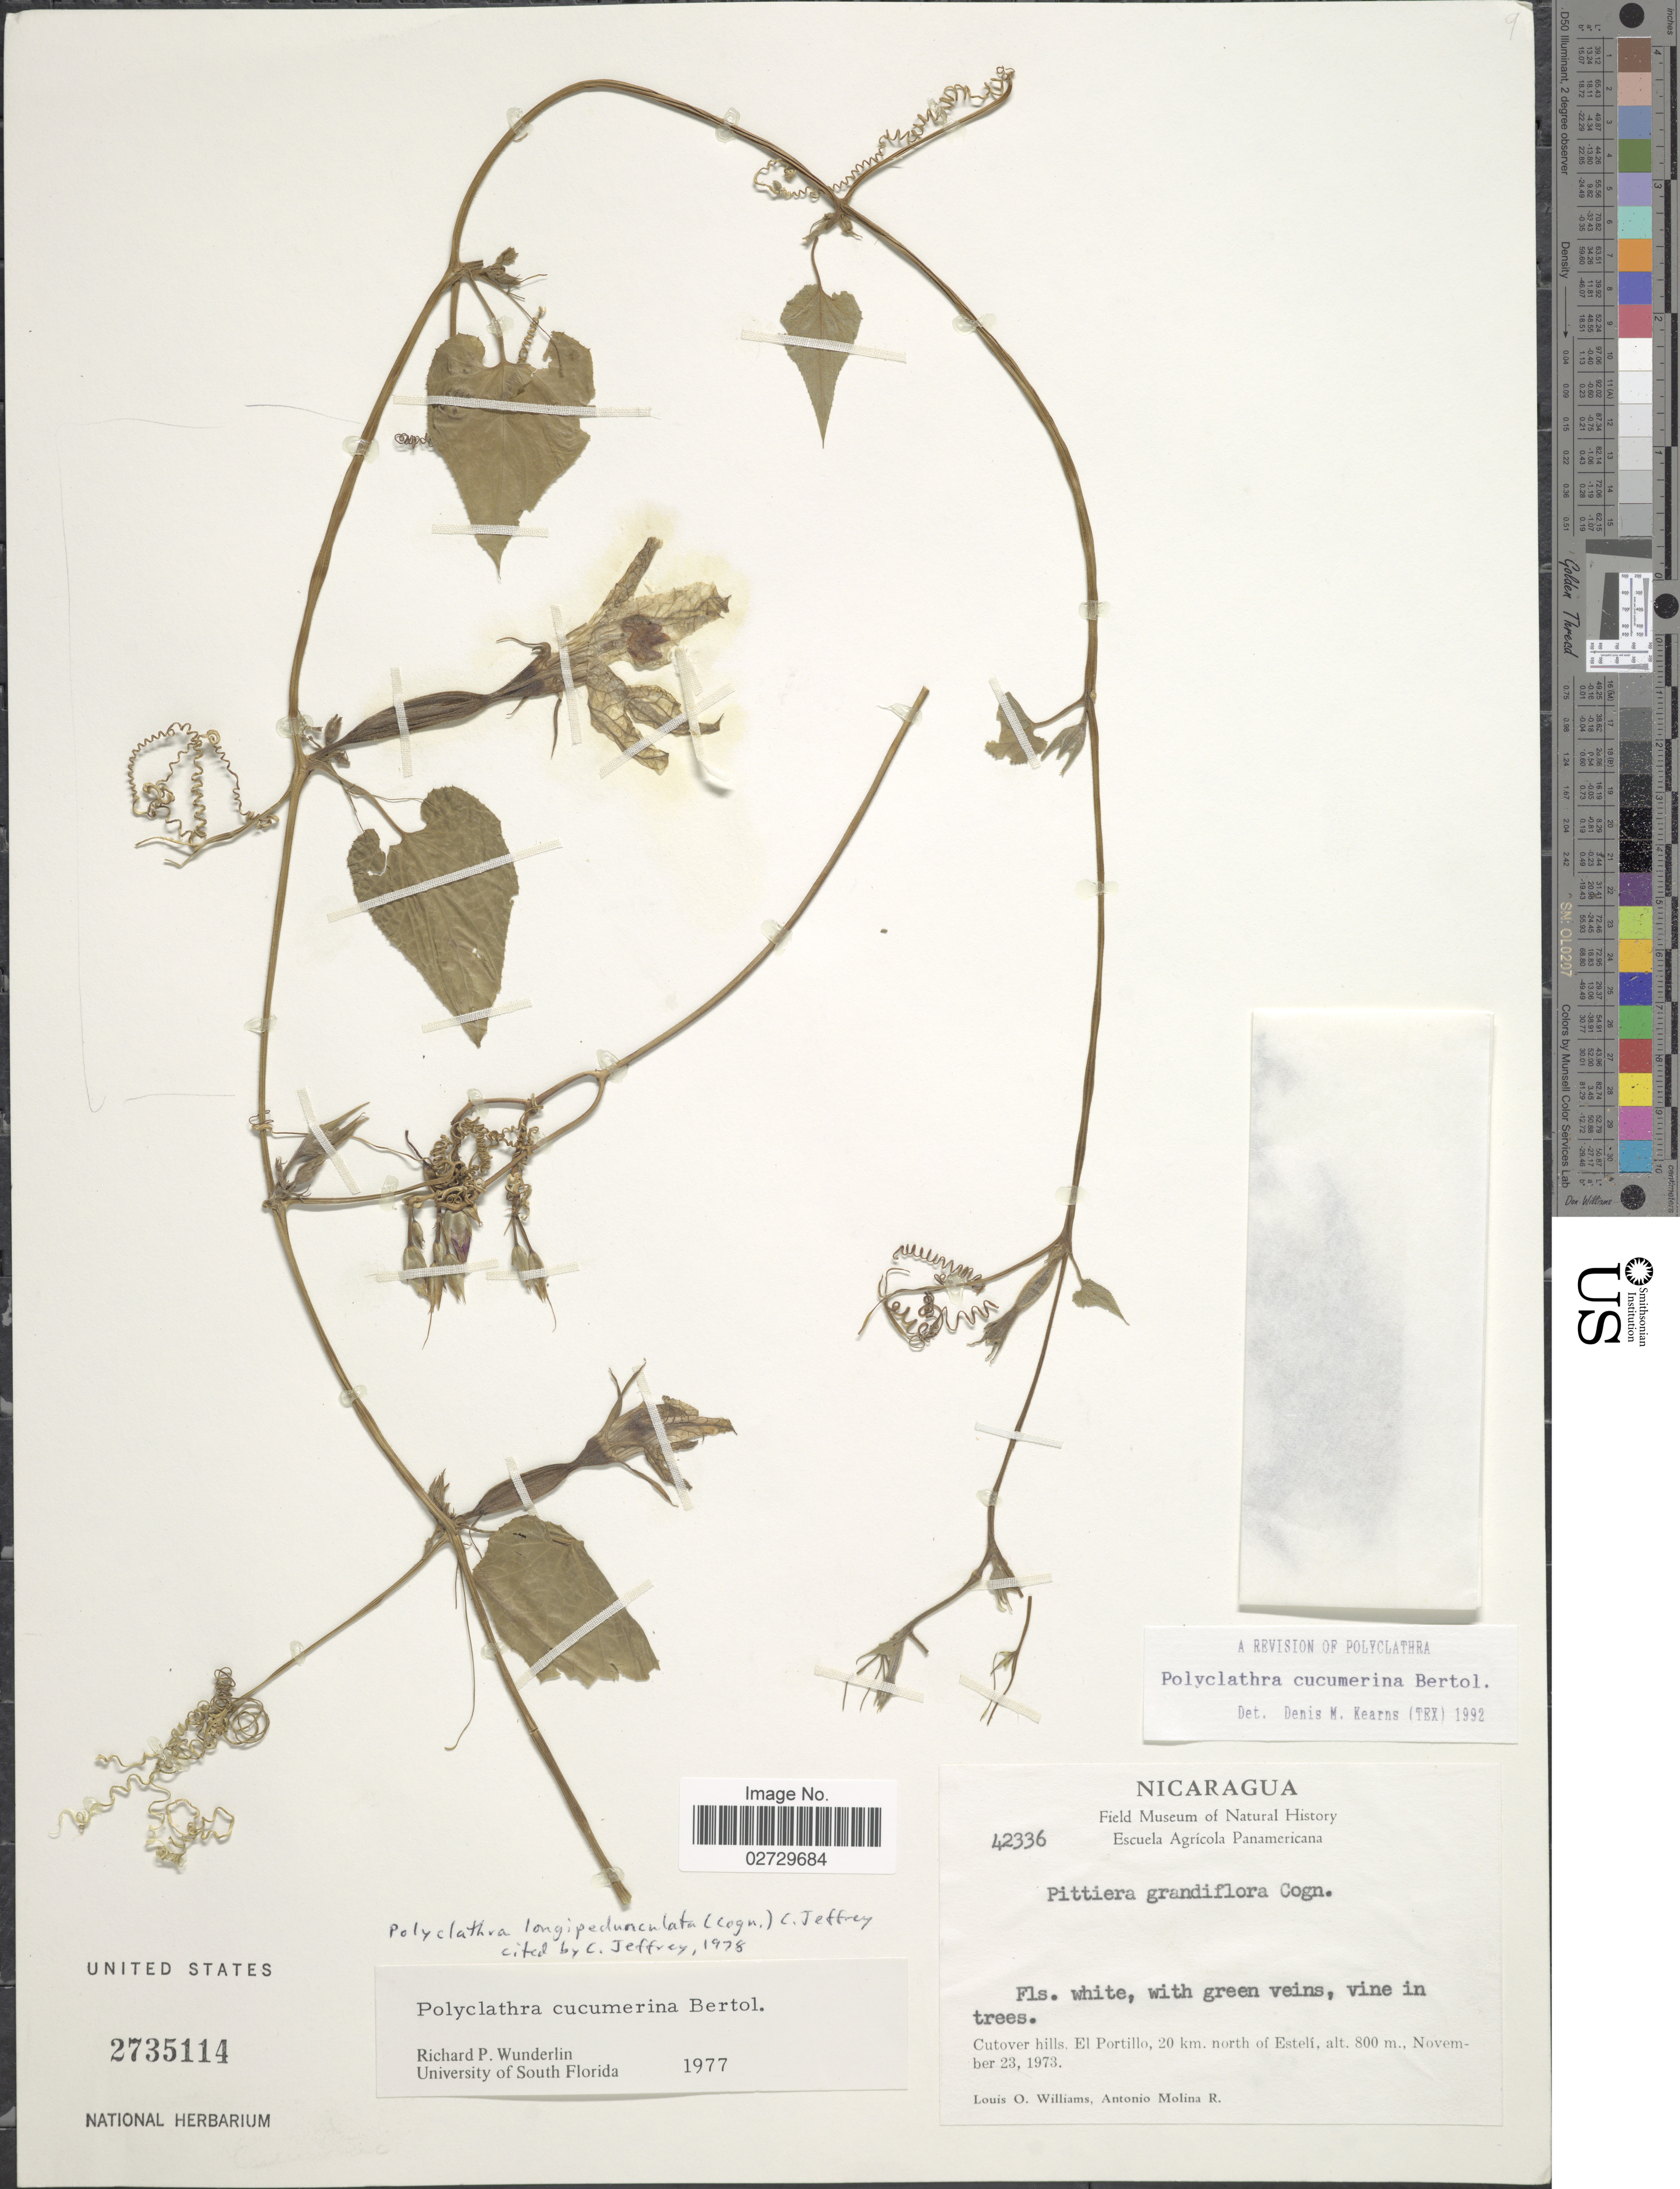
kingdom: Plantae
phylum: Tracheophyta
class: Magnoliopsida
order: Cucurbitales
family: Cucurbitaceae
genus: Polyclathra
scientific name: Polyclathra cucumerina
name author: Bertol.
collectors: L. O. Williams & A. Molina R.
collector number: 42336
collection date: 1973-11-23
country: Nicaragua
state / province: Esteli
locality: Cutover hills, El Portillo, 20 km. north of Esteli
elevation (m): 800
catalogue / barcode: US 2735114